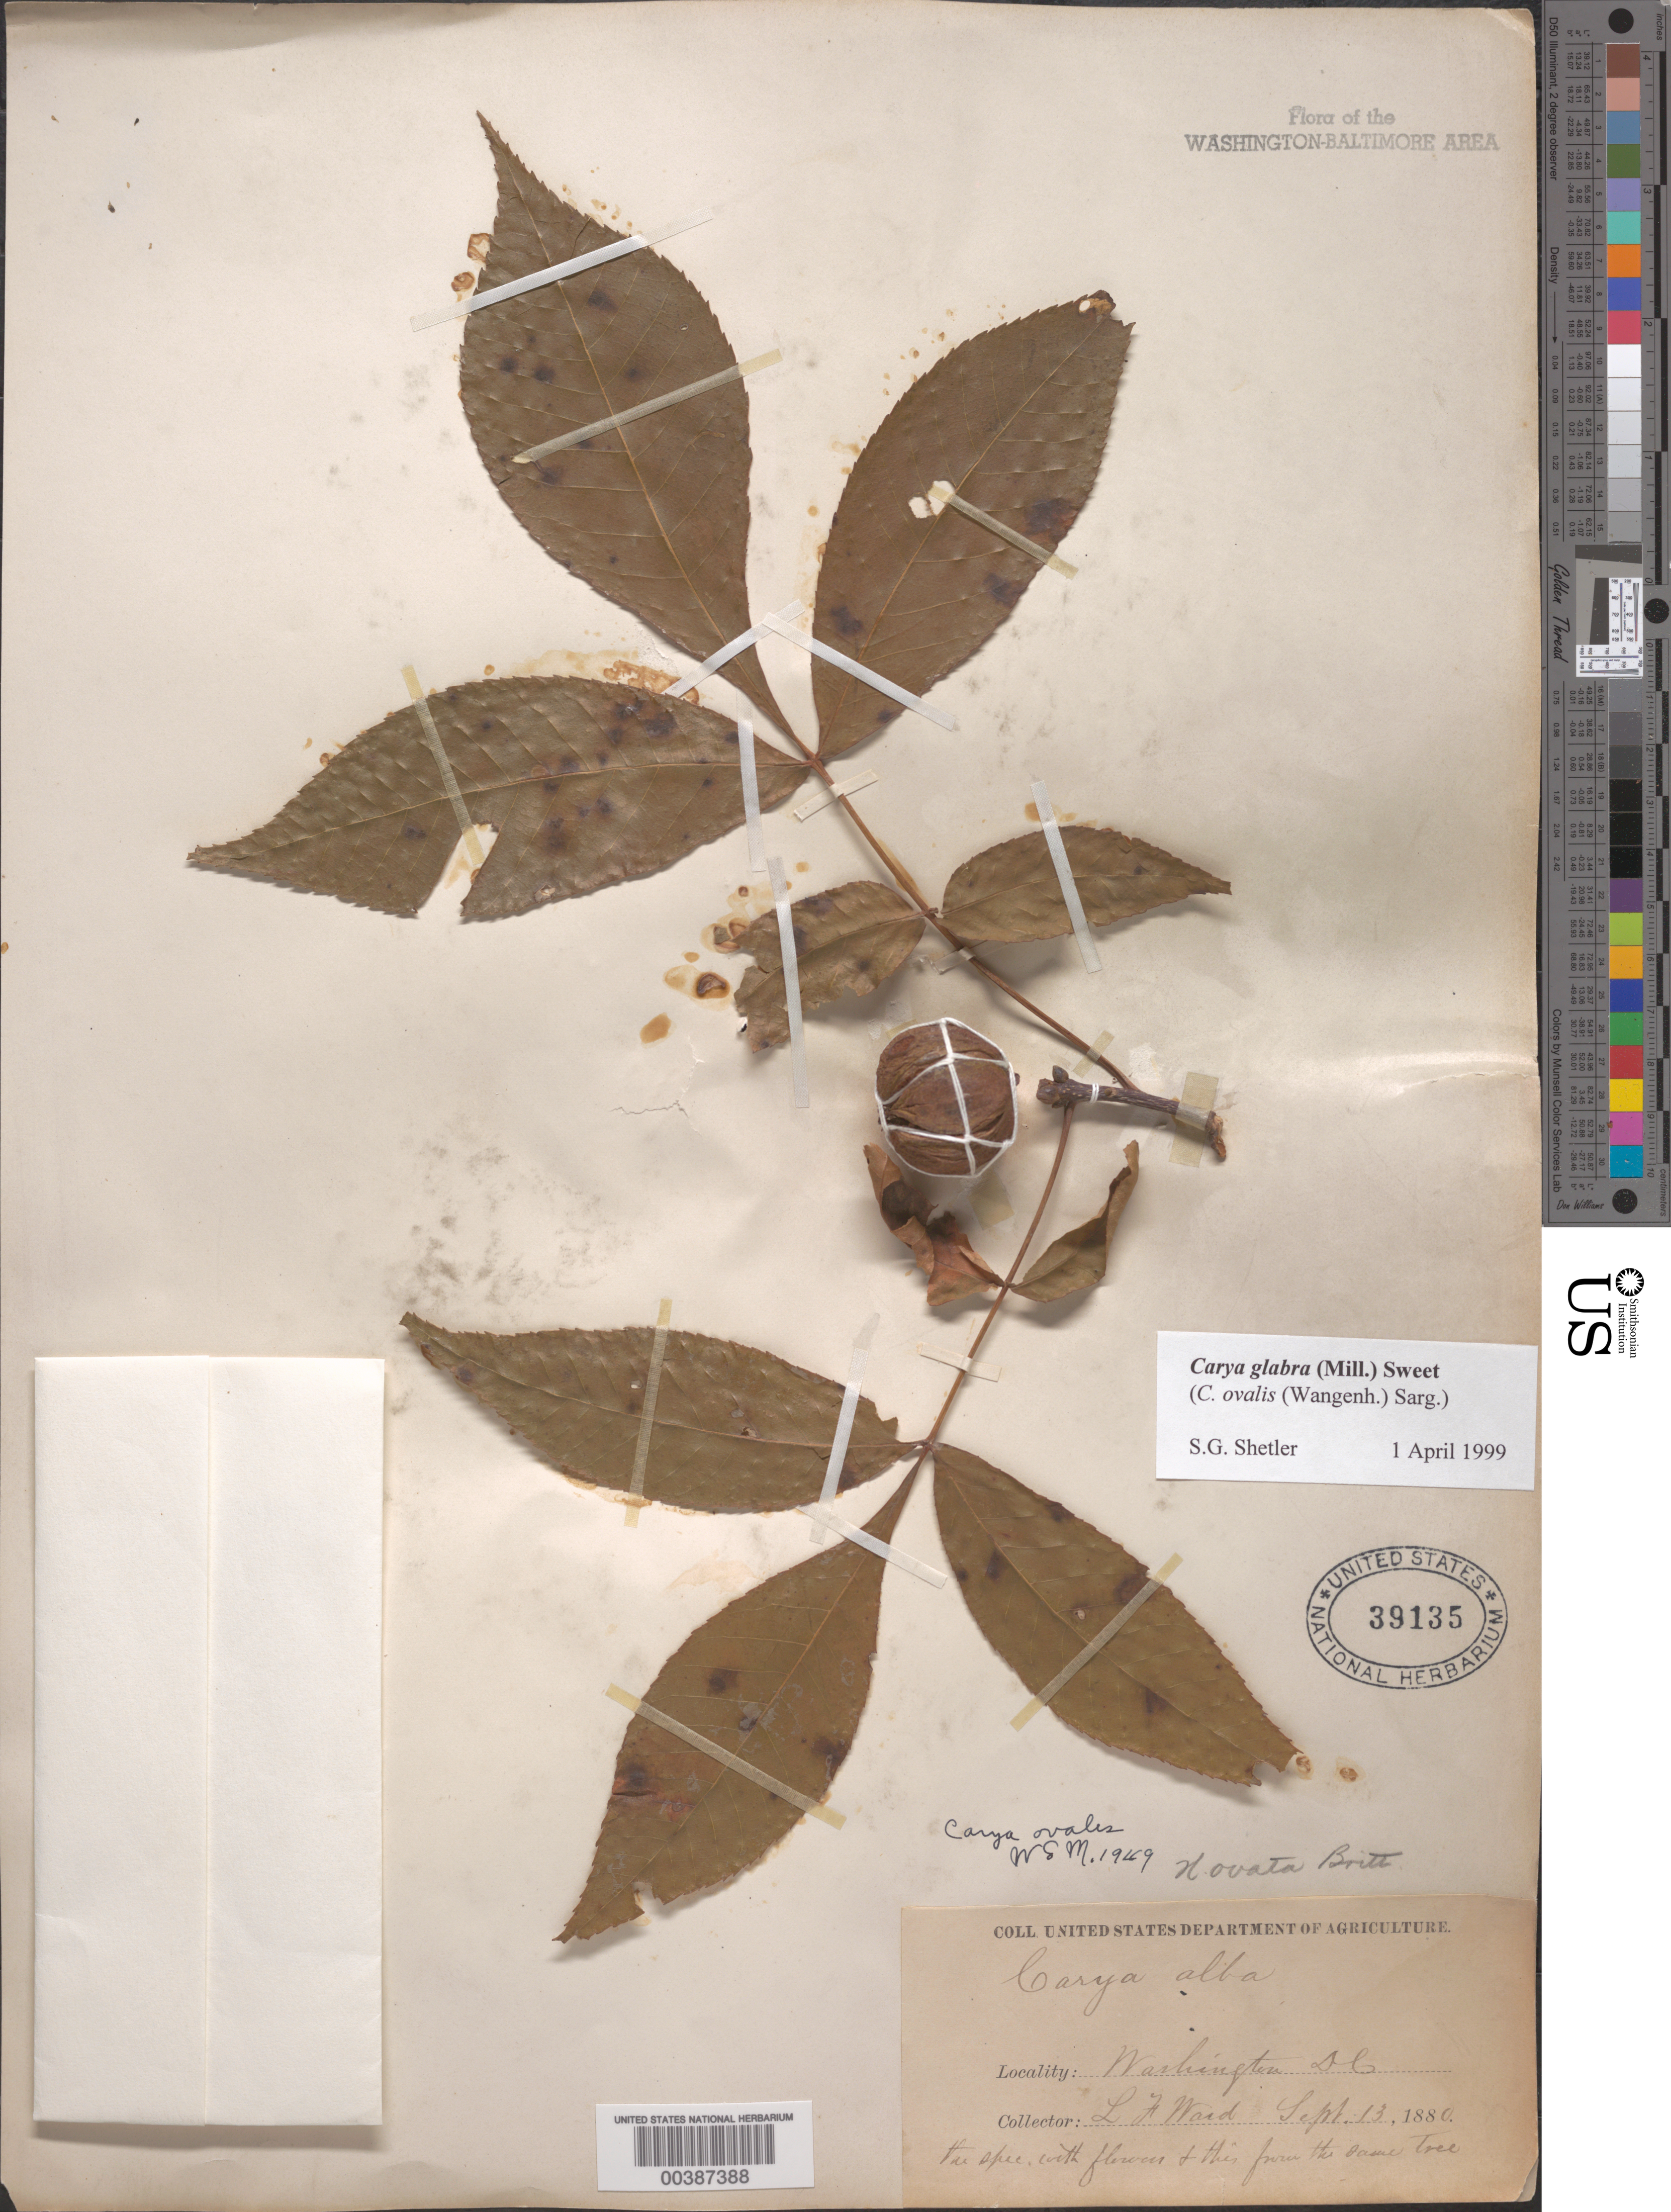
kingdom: Plantae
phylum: Tracheophyta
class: Magnoliopsida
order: Fagales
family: Juglandaceae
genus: Carya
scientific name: Carya glabra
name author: (Mill.) Sweet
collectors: L. F. Ward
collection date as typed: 13 Sep 1880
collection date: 1880-09-13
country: United States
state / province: District of Columbia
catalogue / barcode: US 39135